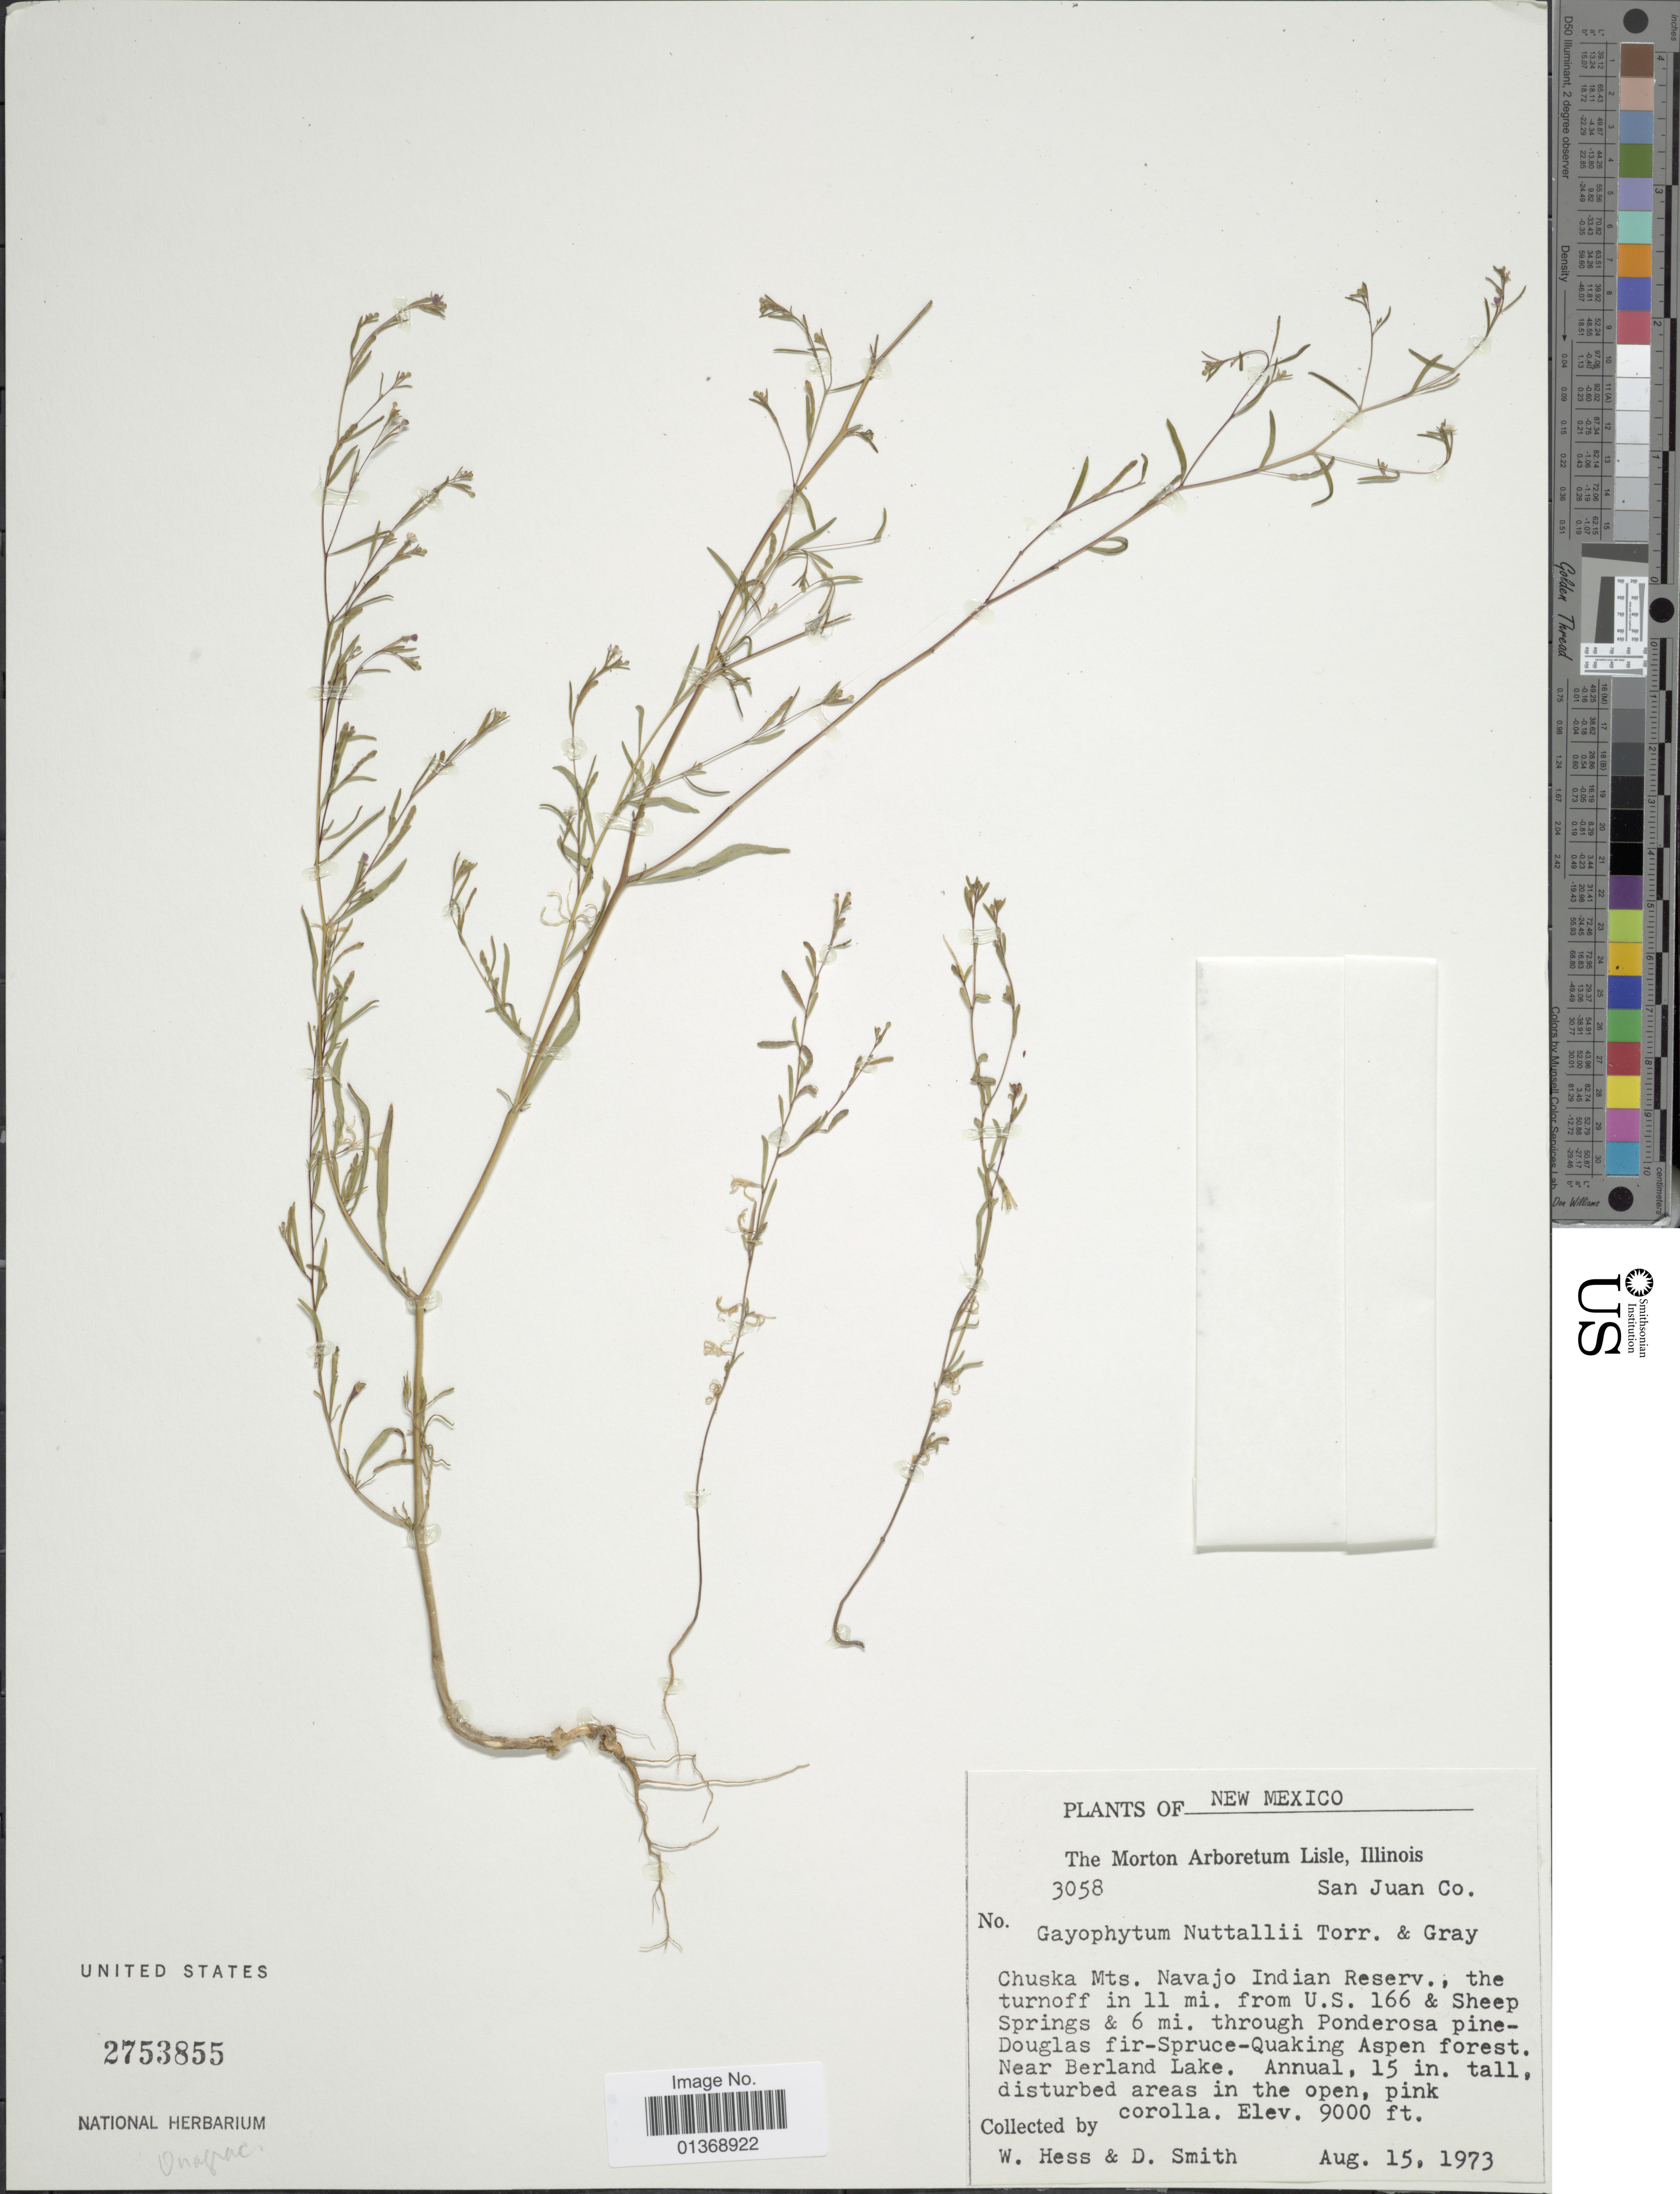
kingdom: Plantae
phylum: Tracheophyta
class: Magnoliopsida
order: Myrtales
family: Onagraceae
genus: Gayophytum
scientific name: Gayophytum diffusum subsp. parviflorum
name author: F. H. Lewis & Szweyk.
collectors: W. Hess & D. Smith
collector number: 3058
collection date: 1973-08-15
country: United States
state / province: New Mexico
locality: Chuska Mts. Navajo Indian Reserv., the turnoff in 11 mi. from U.S. 166 & Sheep Springs & 6 mi. through Ponderosa pine-Douglas fir-Spruce-Quaking Aspen forest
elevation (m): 2743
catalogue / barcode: US 2753855